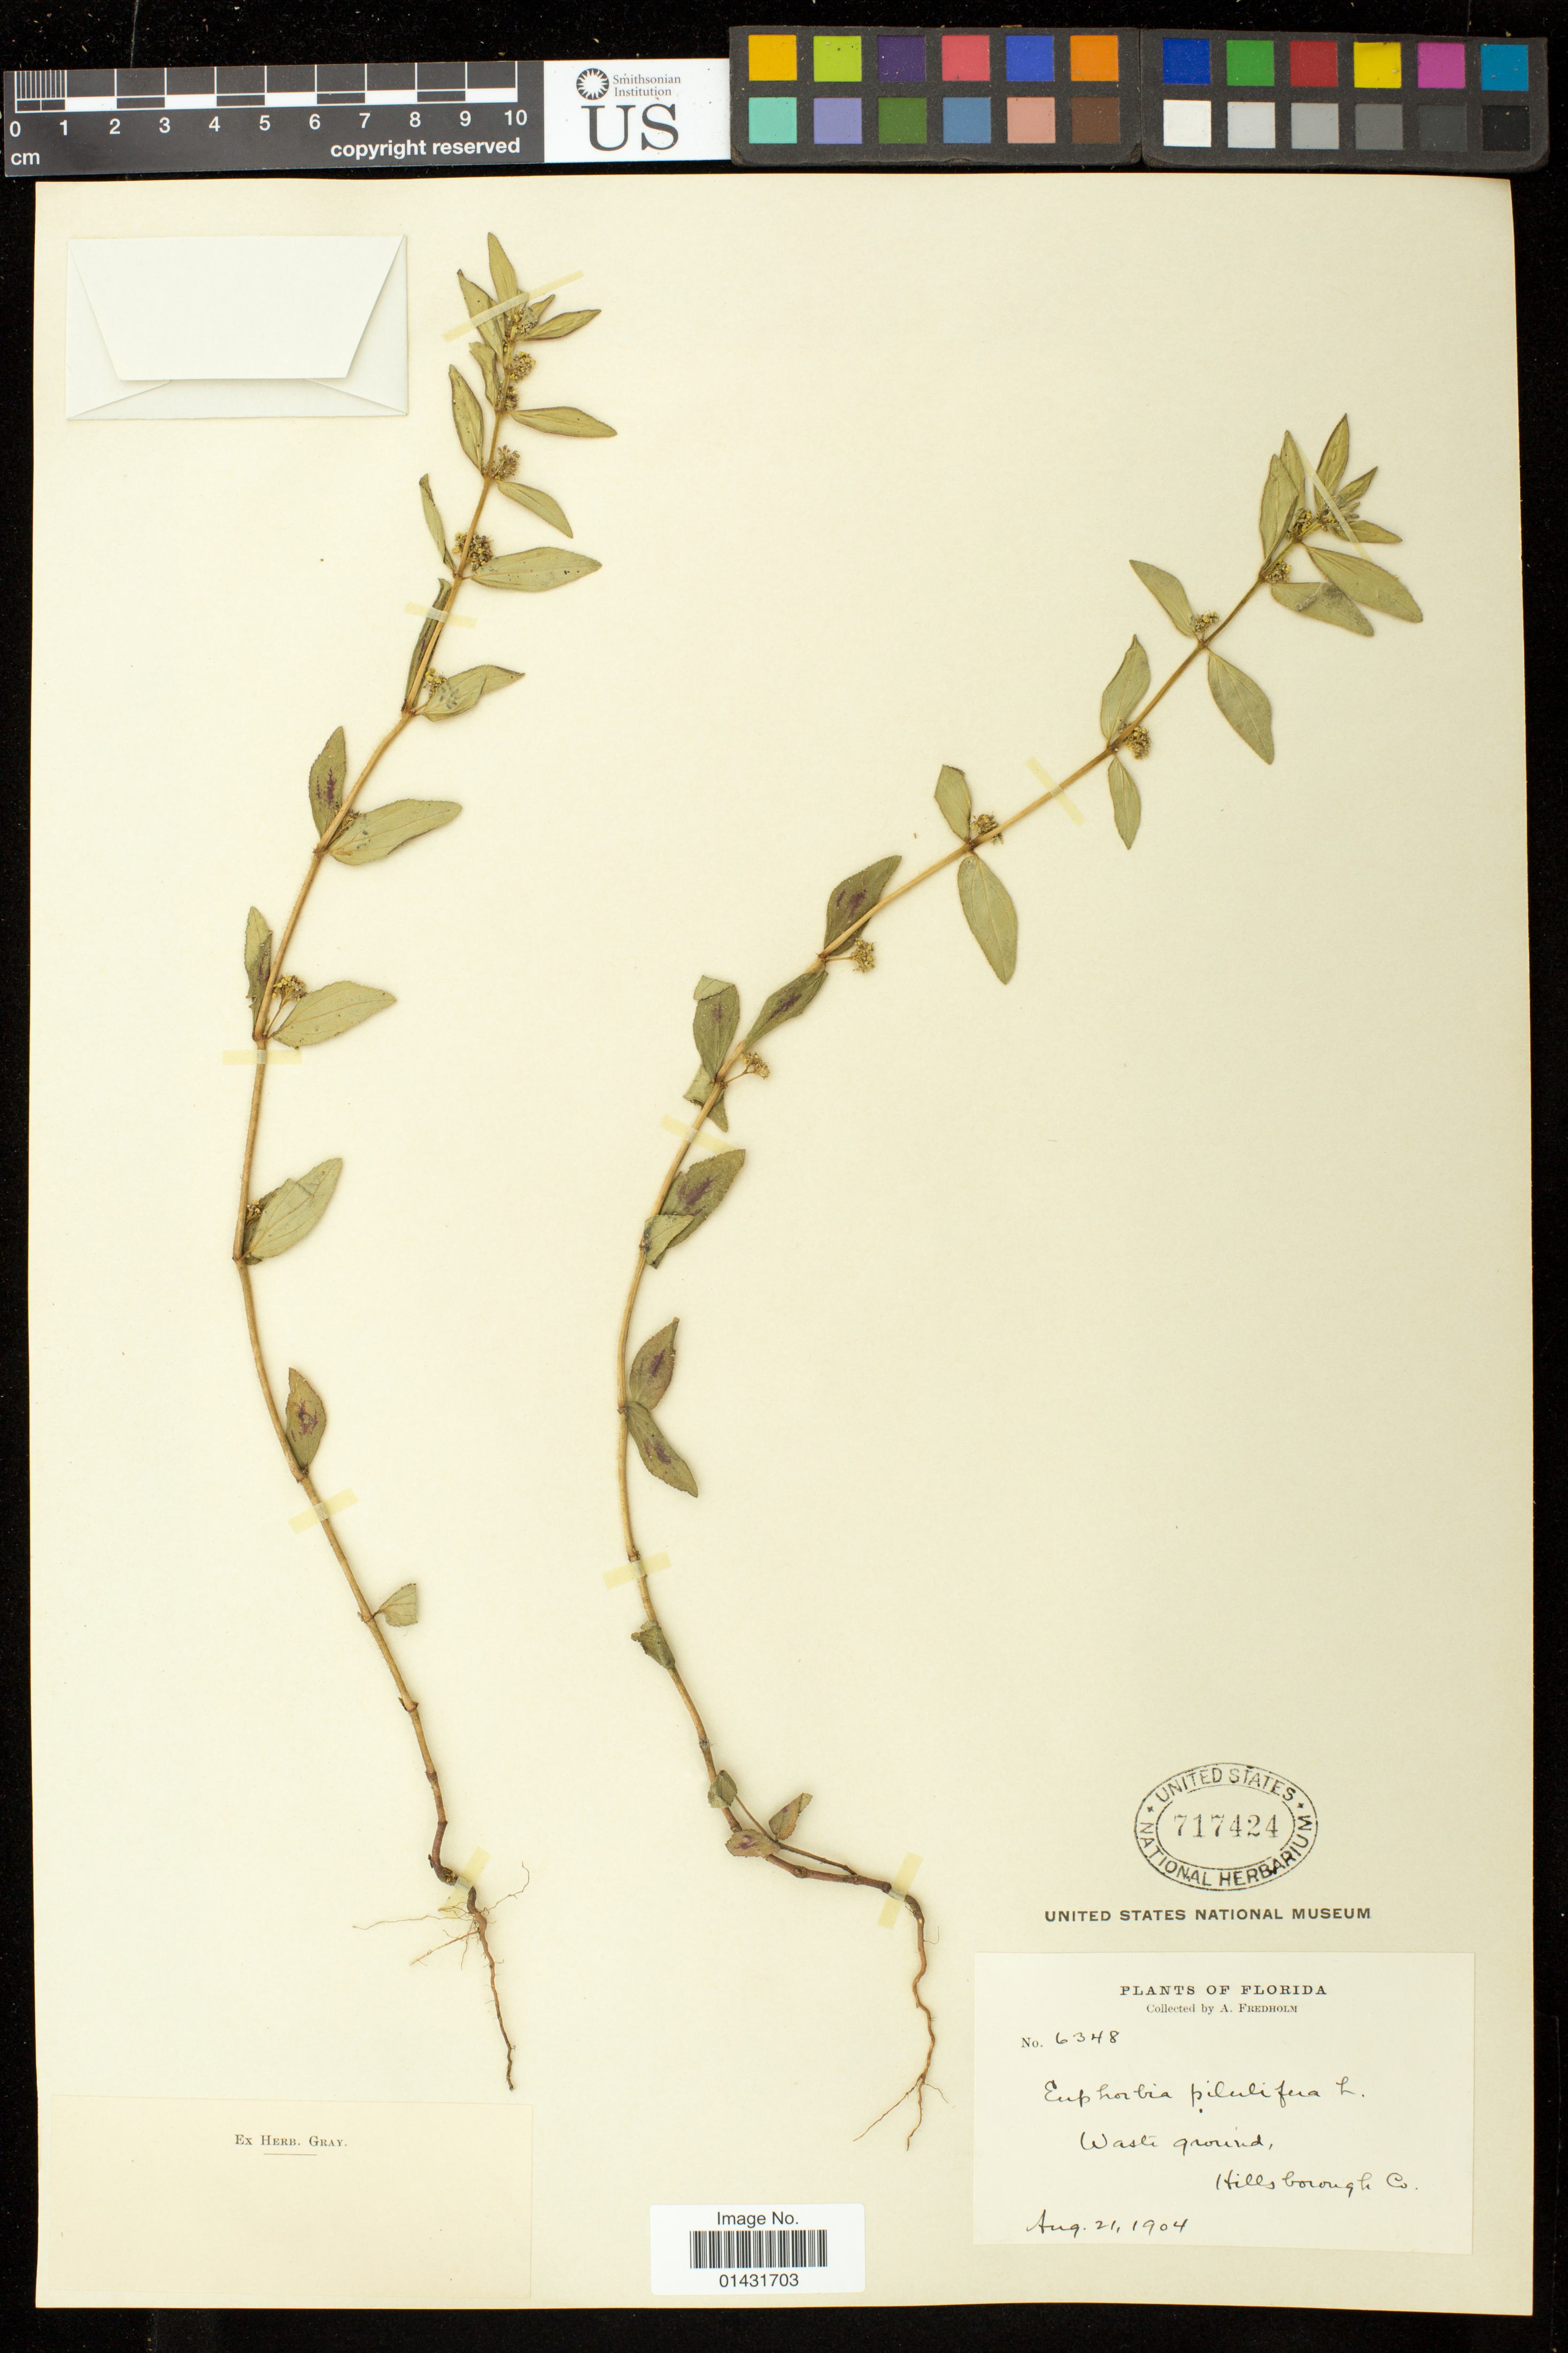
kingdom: Plantae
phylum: Tracheophyta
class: Magnoliopsida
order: Malpighiales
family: Euphorbiaceae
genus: Euphorbia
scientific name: Euphorbia hirta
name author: L.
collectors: A. J. Fredholm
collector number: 6348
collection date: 1904-08-21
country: United States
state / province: Florida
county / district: Hillsborough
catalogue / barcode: US 717424